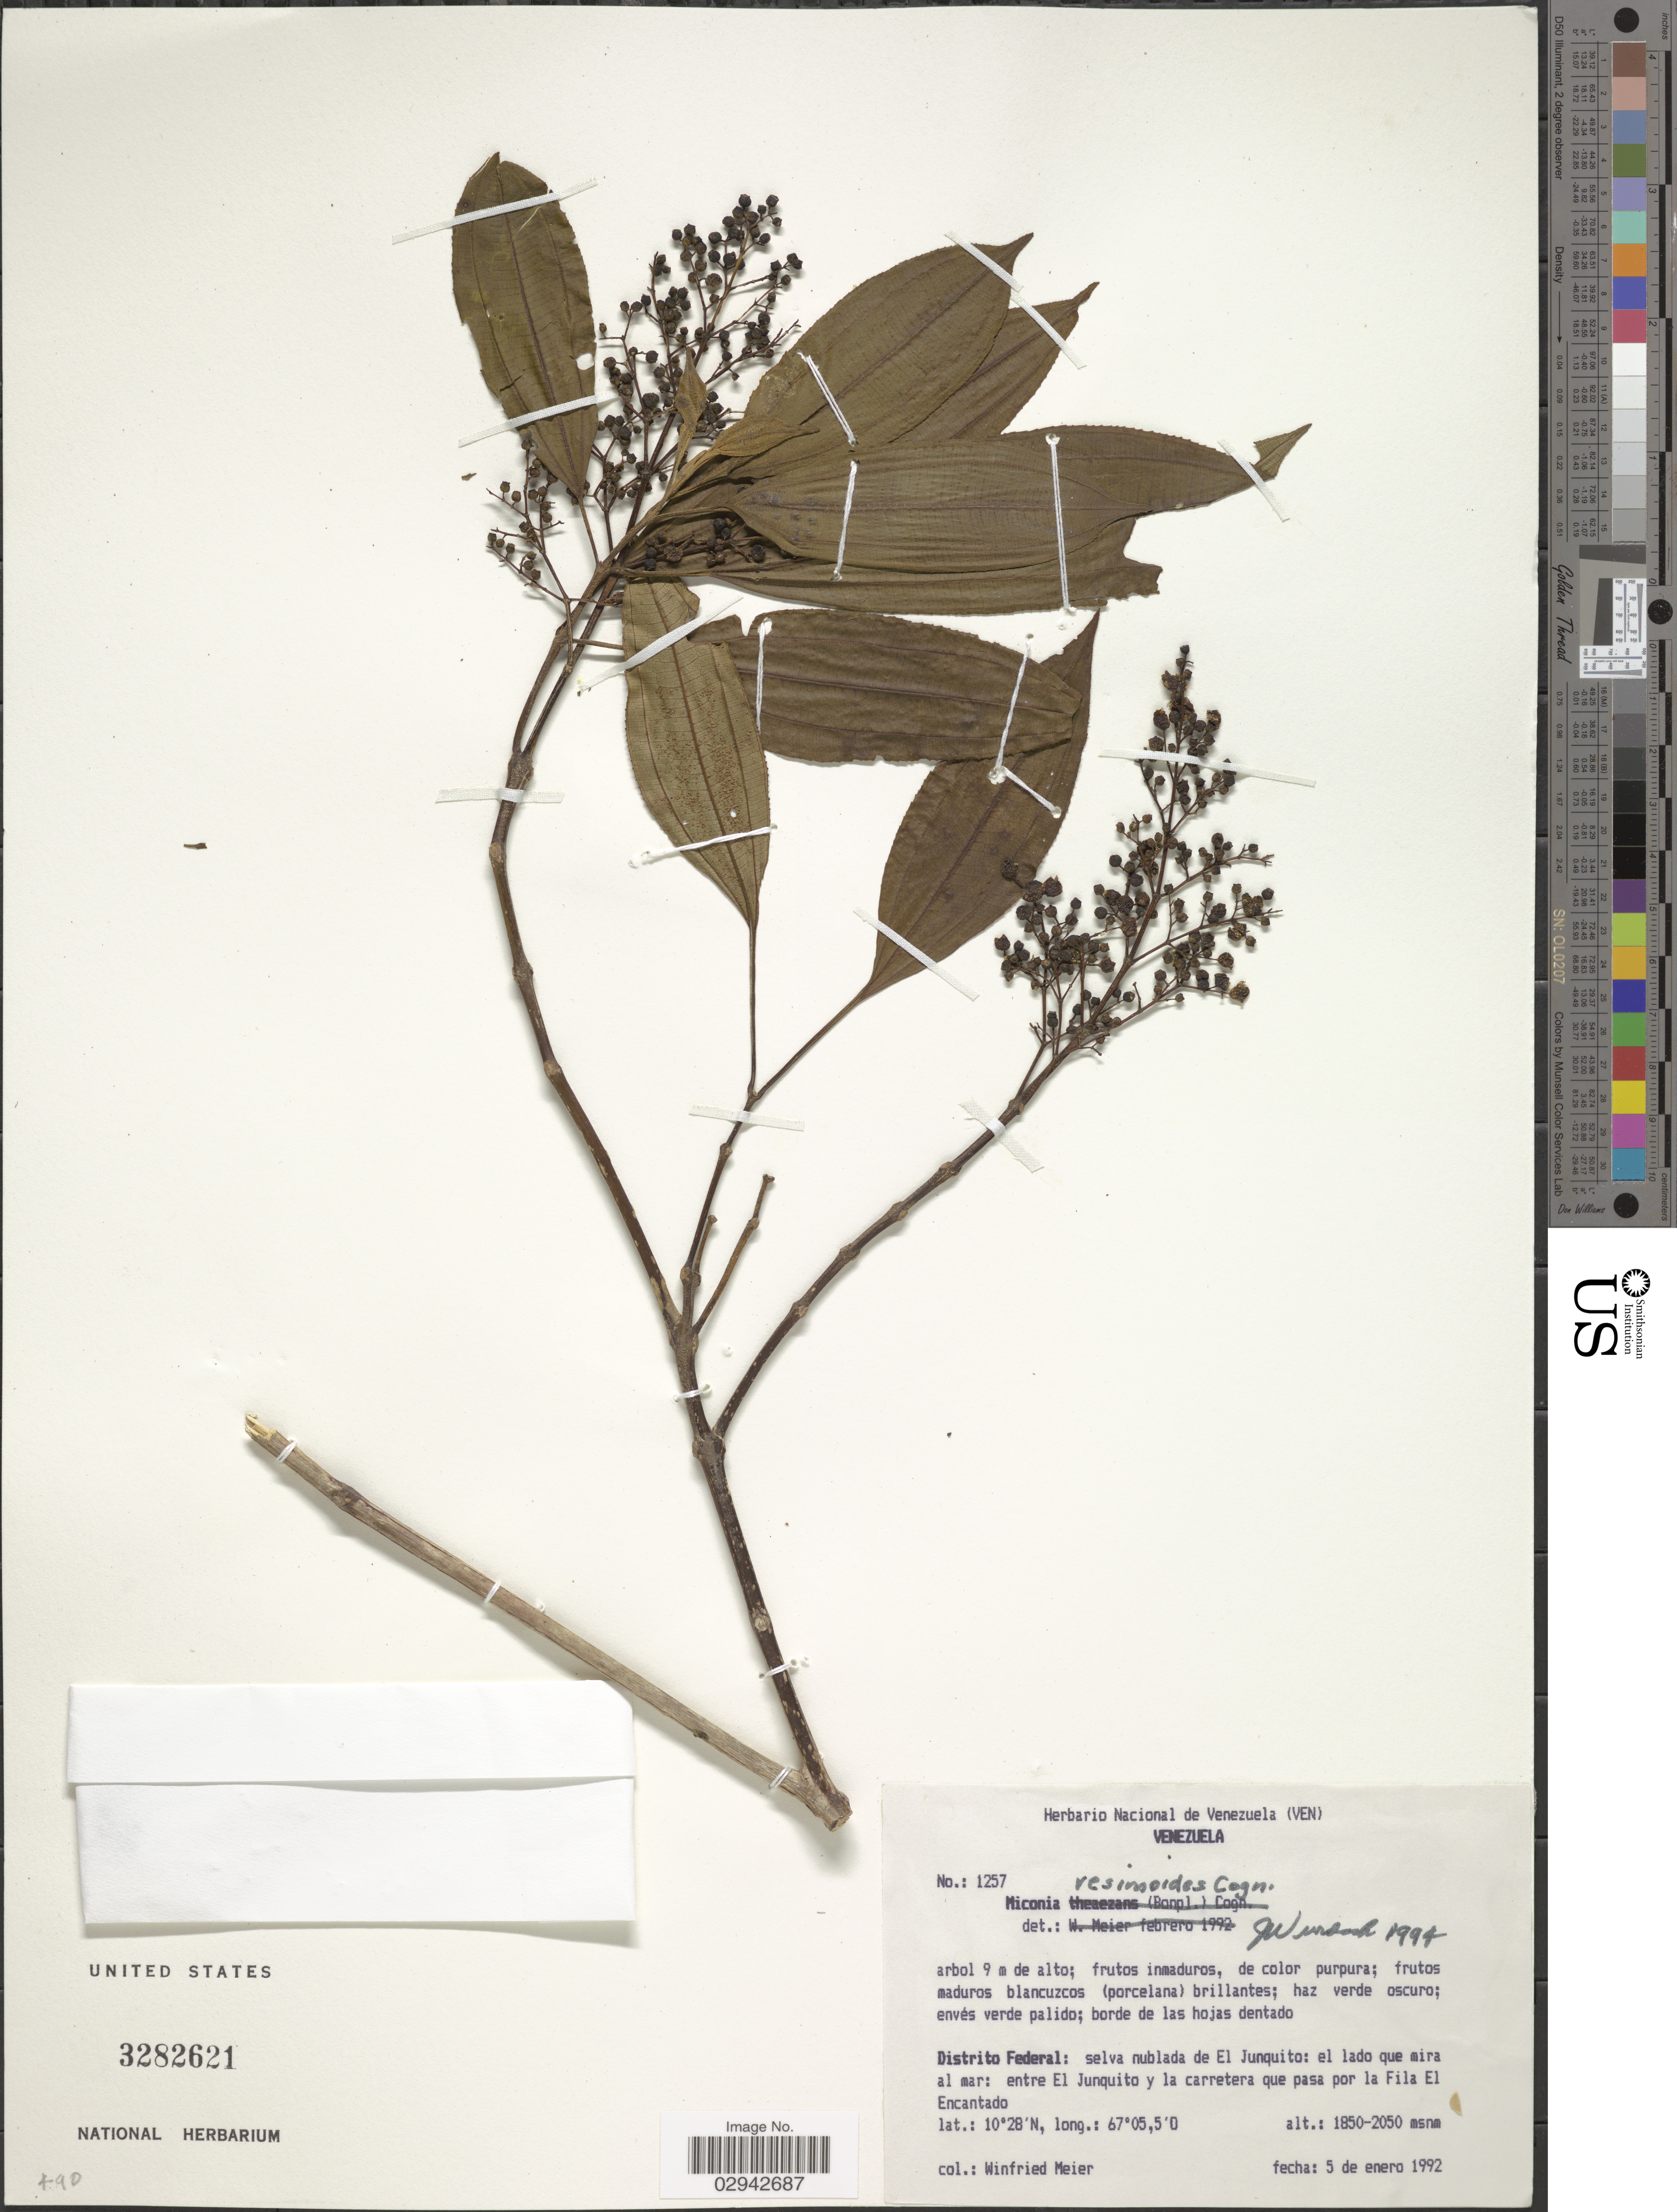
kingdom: Plantae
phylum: Tracheophyta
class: Magnoliopsida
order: Myrtales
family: Melastomataceae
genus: Miconia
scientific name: Miconia resimoides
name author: Cogn. in A. DC.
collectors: W. Meier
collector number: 1257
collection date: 1992-01-05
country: Venezuela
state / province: Distrito Federal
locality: Distrito Federal: selva nublada de El Junquito: el lado que mira al mar: entre El Junquito y la carretera que pasa por la Fila El Encantado.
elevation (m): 1850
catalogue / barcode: US 3282621